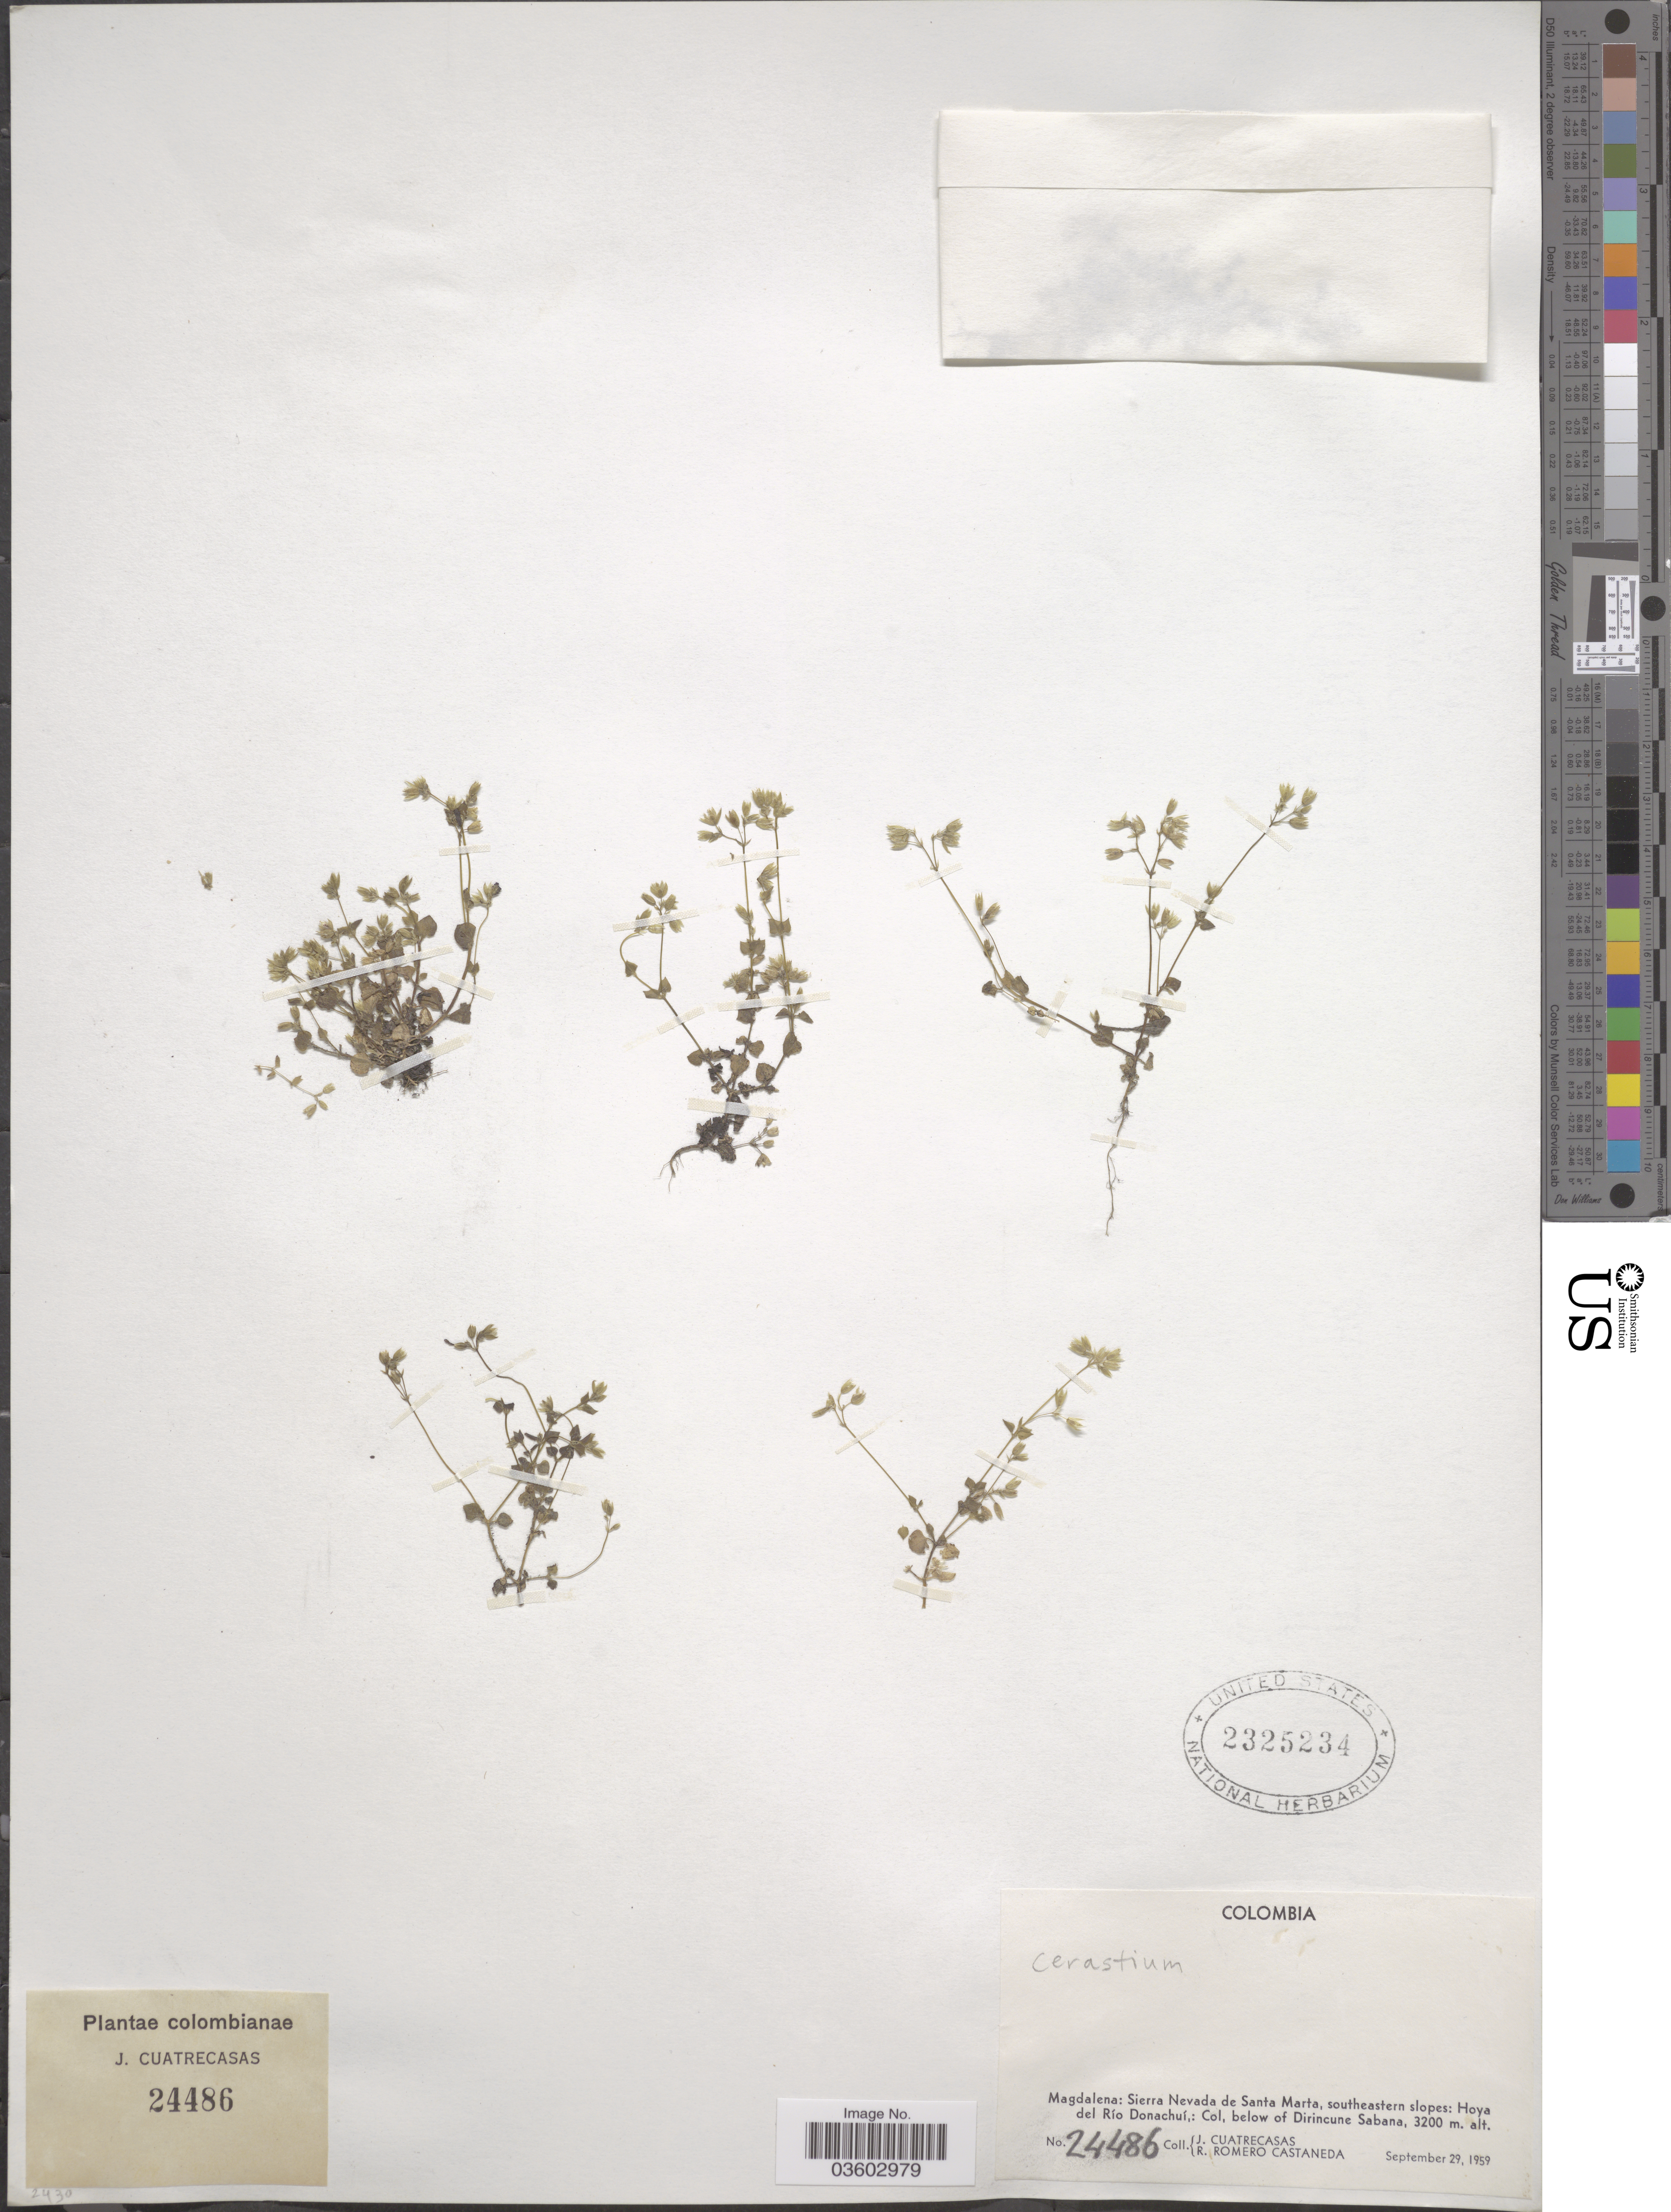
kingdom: Plantae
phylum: Tracheophyta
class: Magnoliopsida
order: Caryophyllales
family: Caryophyllaceae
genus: Cerastium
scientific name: Cerastium sp.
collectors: J. Cuatrecasas & R. Romero Castañeda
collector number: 24486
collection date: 1959-09-29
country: Colombia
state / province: Magdalena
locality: Sierra Nevada de Santa Marta, southeastern slopes: Hoya del Río Donachuí,: Col, below of Dirincune Sabana.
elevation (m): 3200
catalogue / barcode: US 2325234